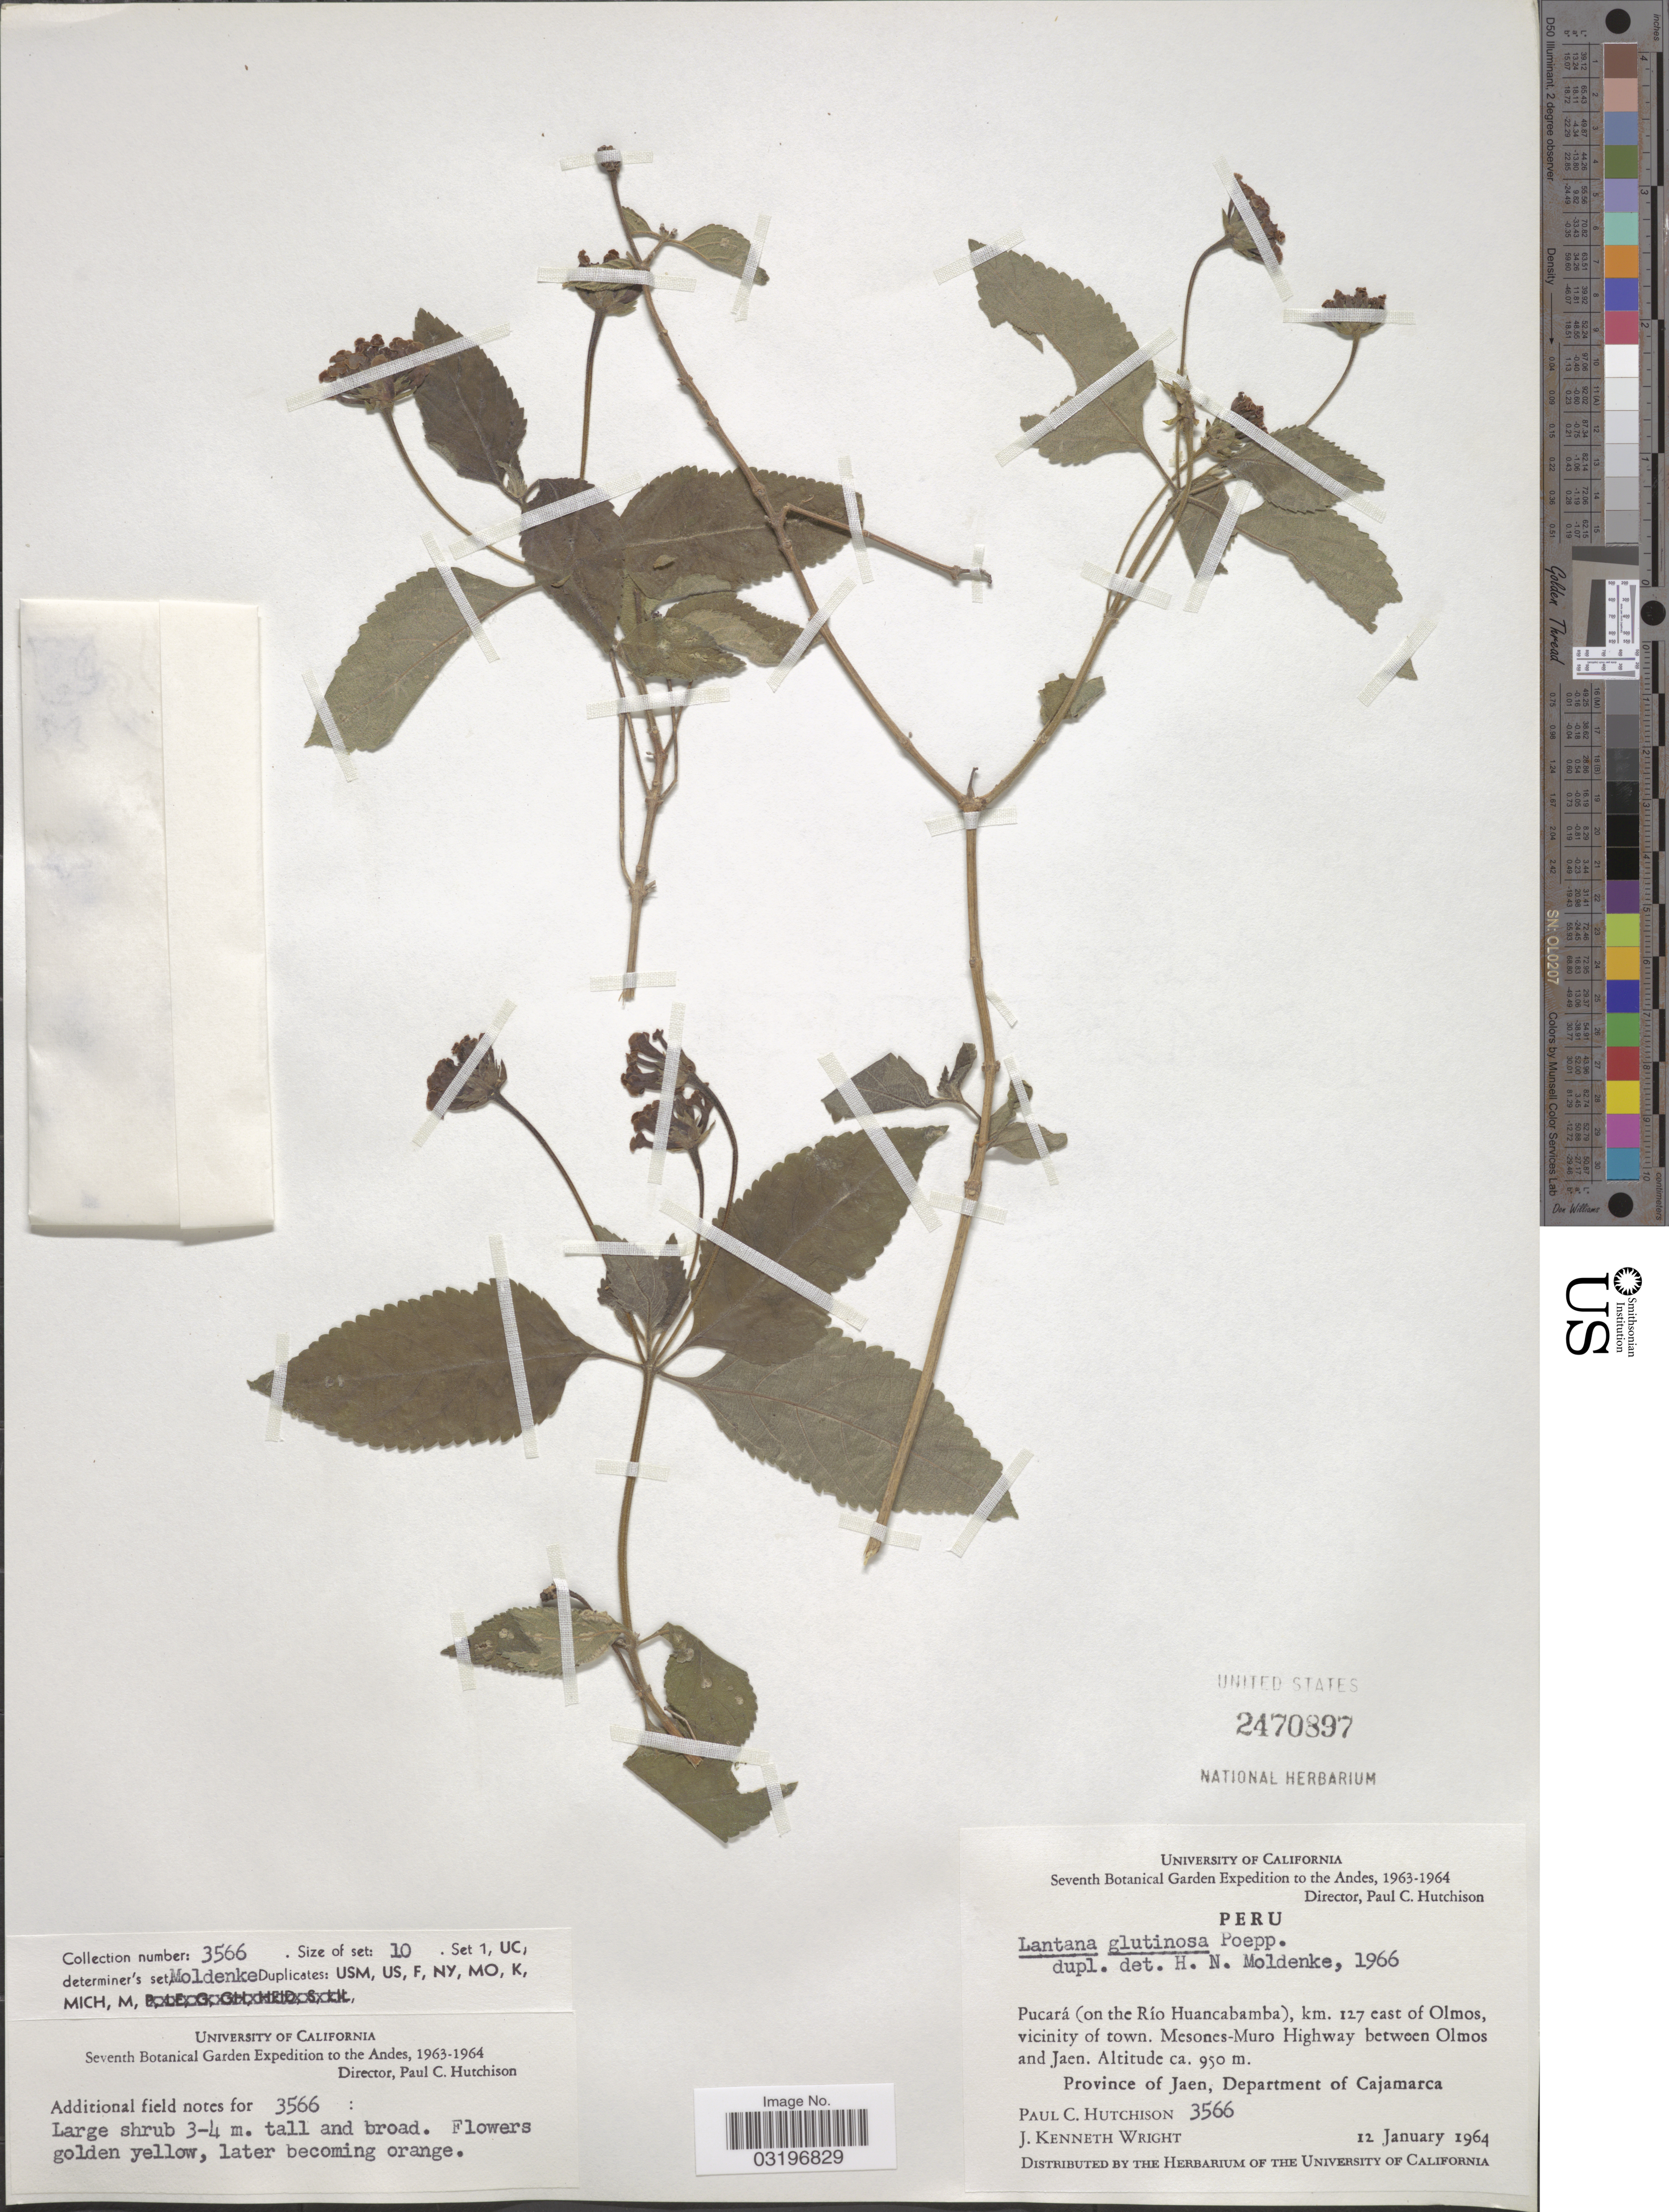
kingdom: Plantae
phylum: Tracheophyta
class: Magnoliopsida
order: Lamiales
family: Verbenaceae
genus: Lantana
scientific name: Lantana glutinosa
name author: Poepp.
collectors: P. C. Hutchison & J. K. Wright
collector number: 3566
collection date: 1964-01-12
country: Peru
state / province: Cajamarca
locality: Andes. Pucará (on the Río Huancabamba), km. 127 east of Olmos, vicinity of town. Mesones-Muro Highway between Olmos and Jaen. Province of Jaen, Department of Cajamarca.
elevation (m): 950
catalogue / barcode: US 2470897